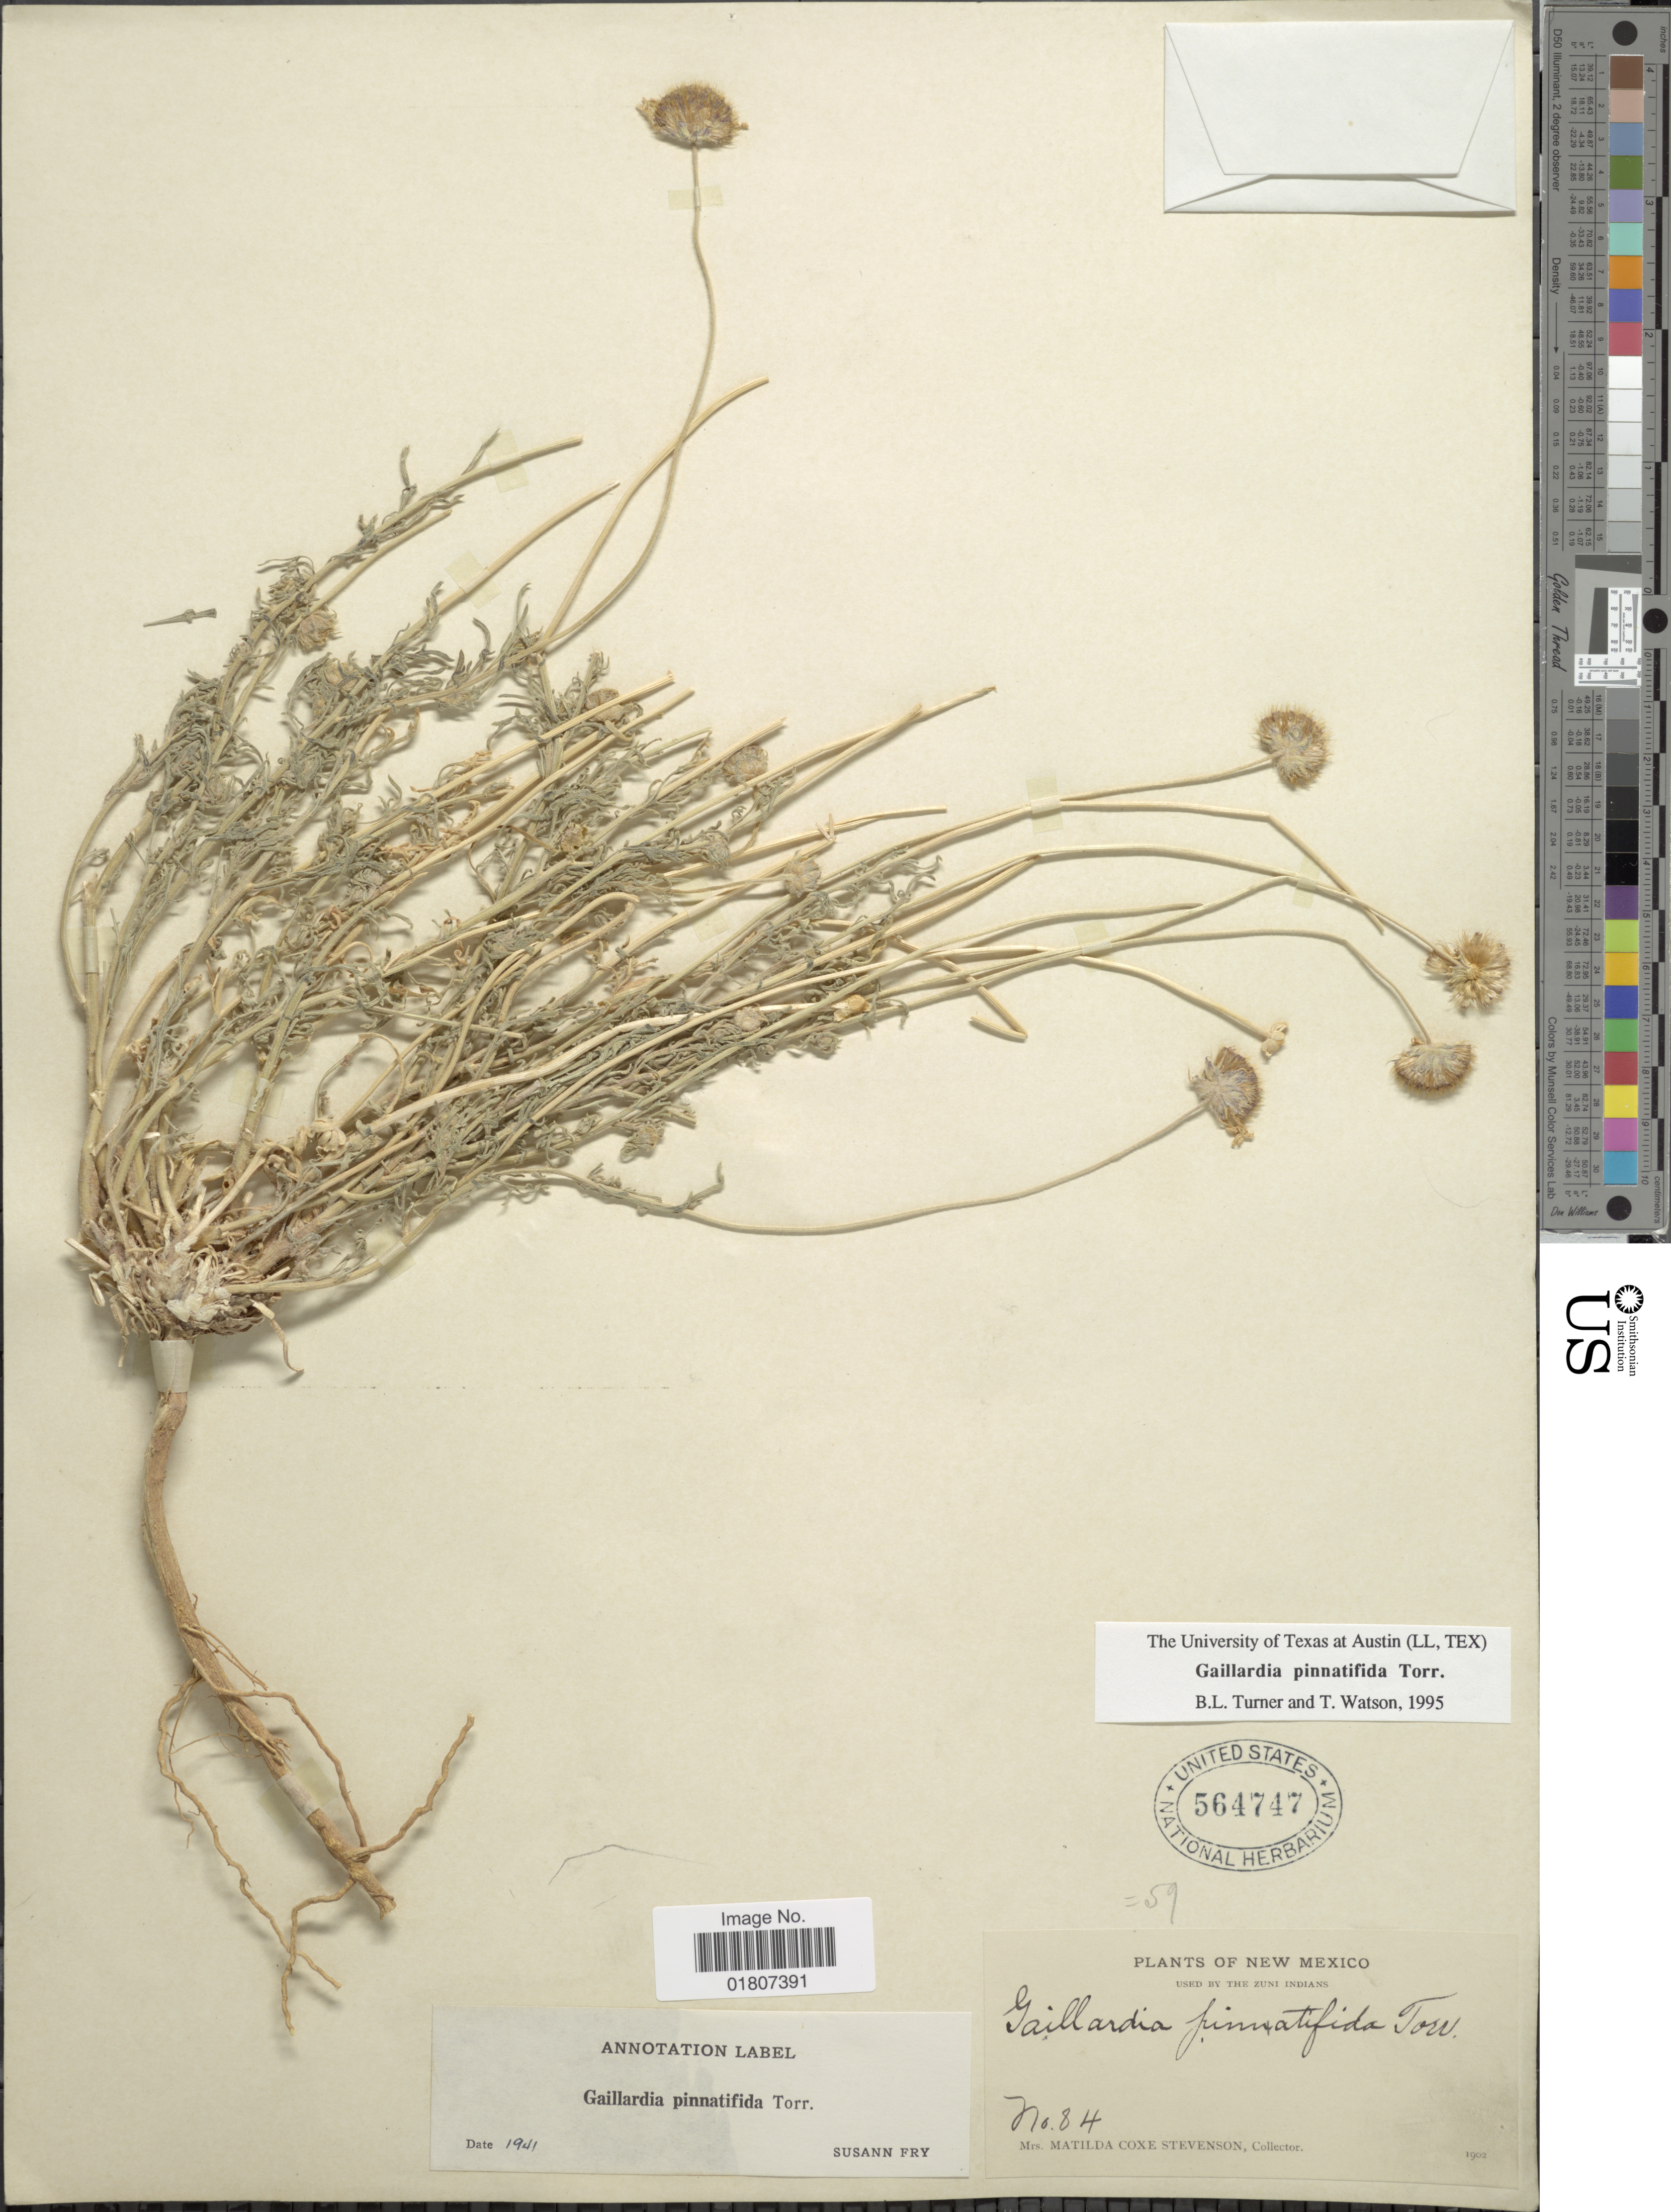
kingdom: Plantae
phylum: Tracheophyta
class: Magnoliopsida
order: Asterales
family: Asteraceae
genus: Gaillardia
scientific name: Gaillardia pinnatifida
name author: Torr.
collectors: M. Stevenson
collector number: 84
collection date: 1902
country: United States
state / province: New Mexico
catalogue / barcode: US 564747